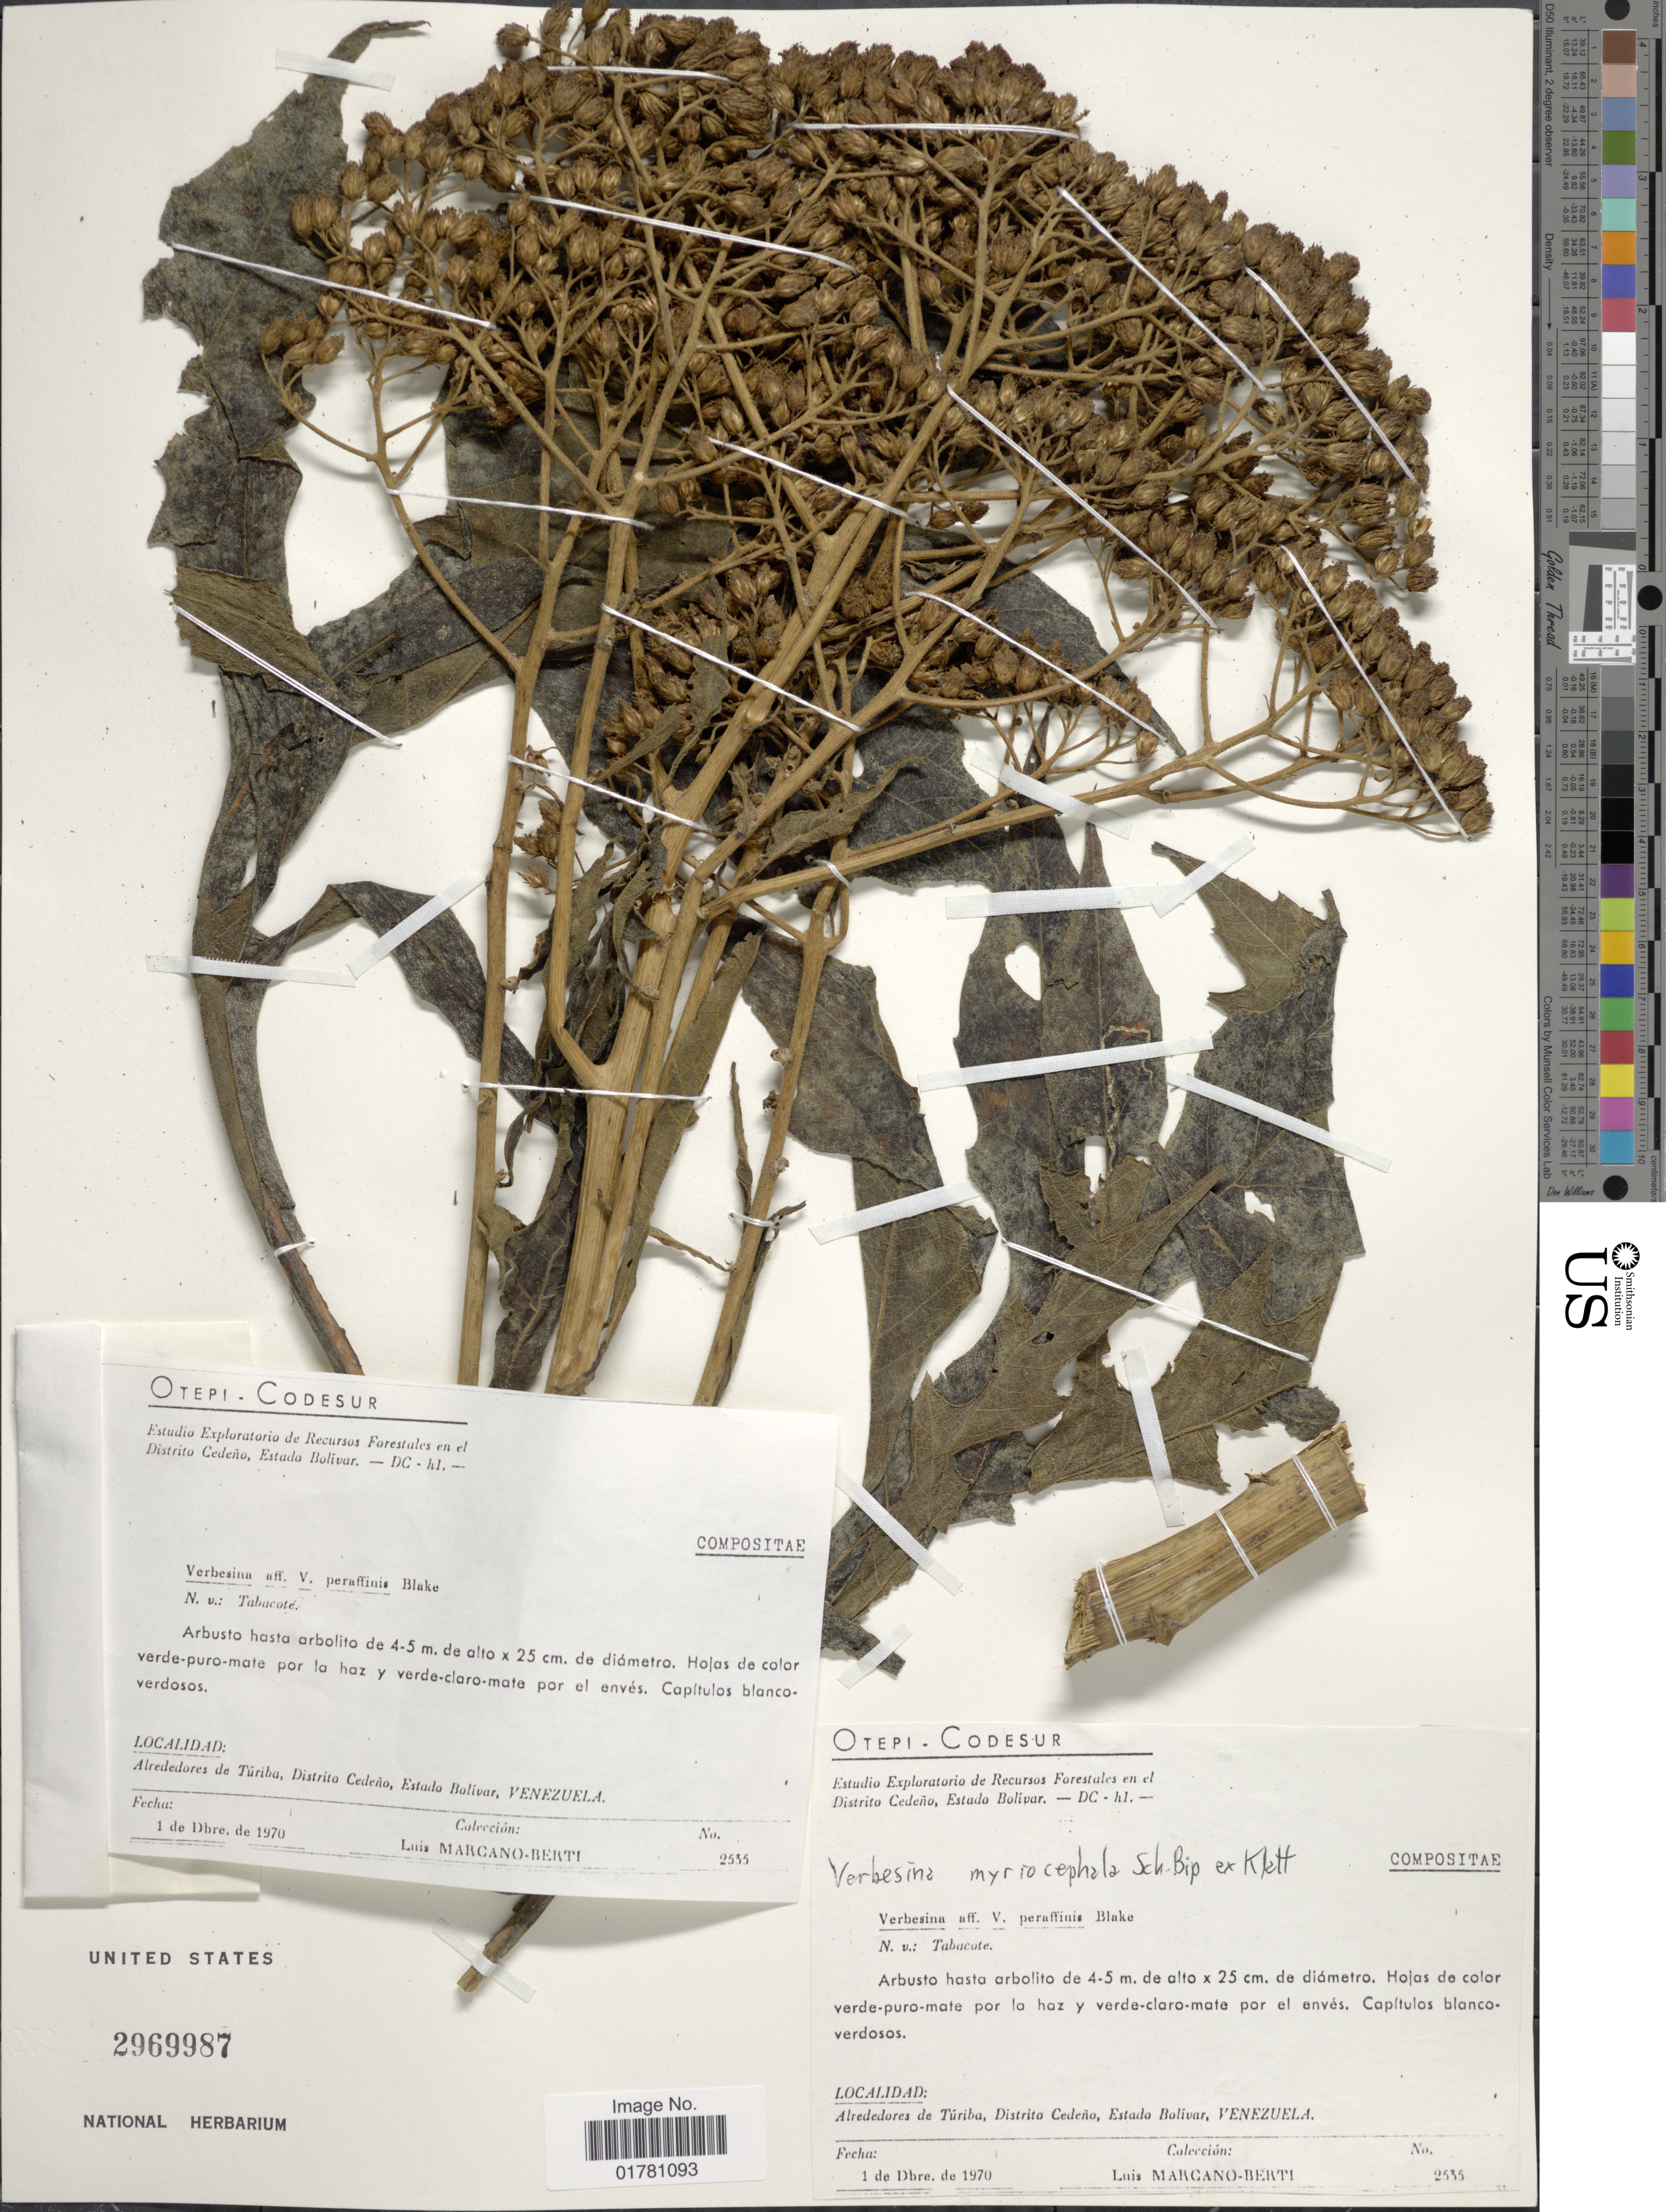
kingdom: Plantae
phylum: Tracheophyta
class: Magnoliopsida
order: Asterales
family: Asteraceae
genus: Verbesina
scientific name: Verbesina myriocephala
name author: Sch. Bip. ex Klatt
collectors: L. Marcano-Berti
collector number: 2535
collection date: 1970-12-01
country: Venezuela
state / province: Bolivar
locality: Alrededores de Túriba, Distrito Cedeño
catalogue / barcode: US 2969987